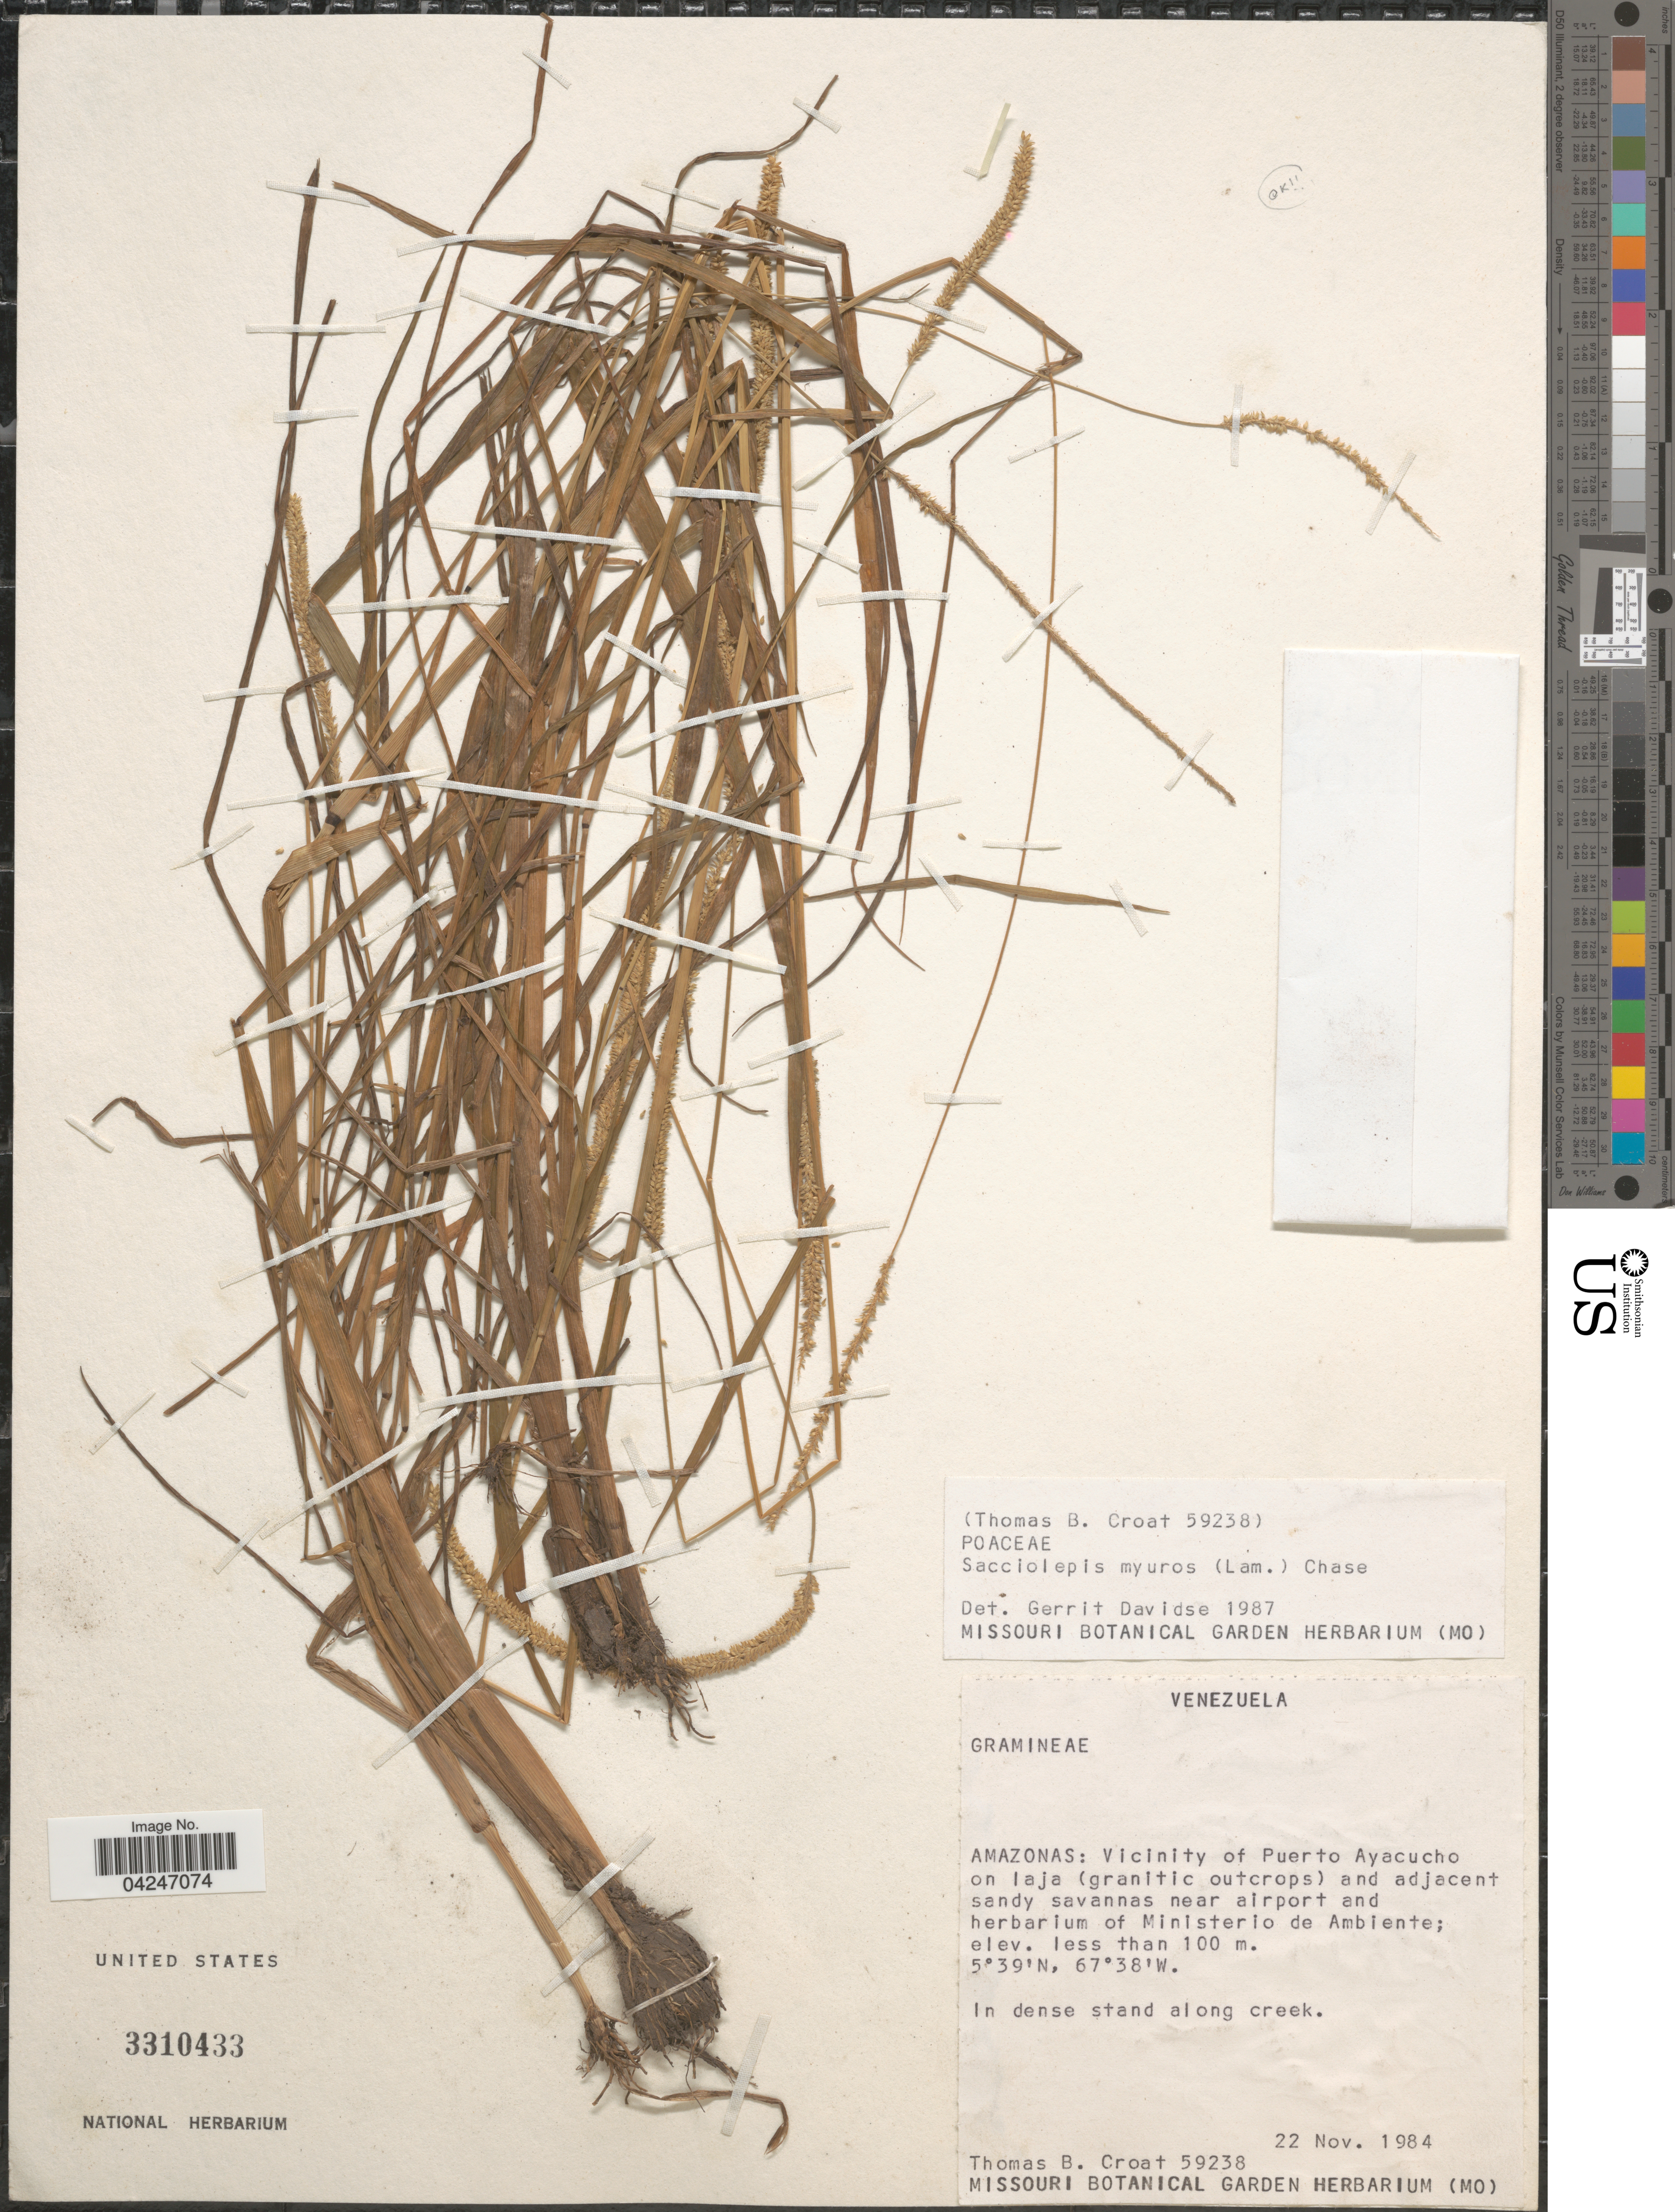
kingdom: Plantae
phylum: Tracheophyta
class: Liliopsida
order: Poales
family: Poaceae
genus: Sacciolepis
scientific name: Sacciolepis myuros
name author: (Lam.) Chase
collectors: T. B. Croat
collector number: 59238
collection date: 1984-11-22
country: Venezuela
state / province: Amazonas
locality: Vicinity of Puerto Ayacucho on laja (granitic outcrops) and adjacent sandy savannas near airport and herbarium of Ministerio de Ambiente. In dense stand along creek.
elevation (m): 100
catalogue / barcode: US 3310433